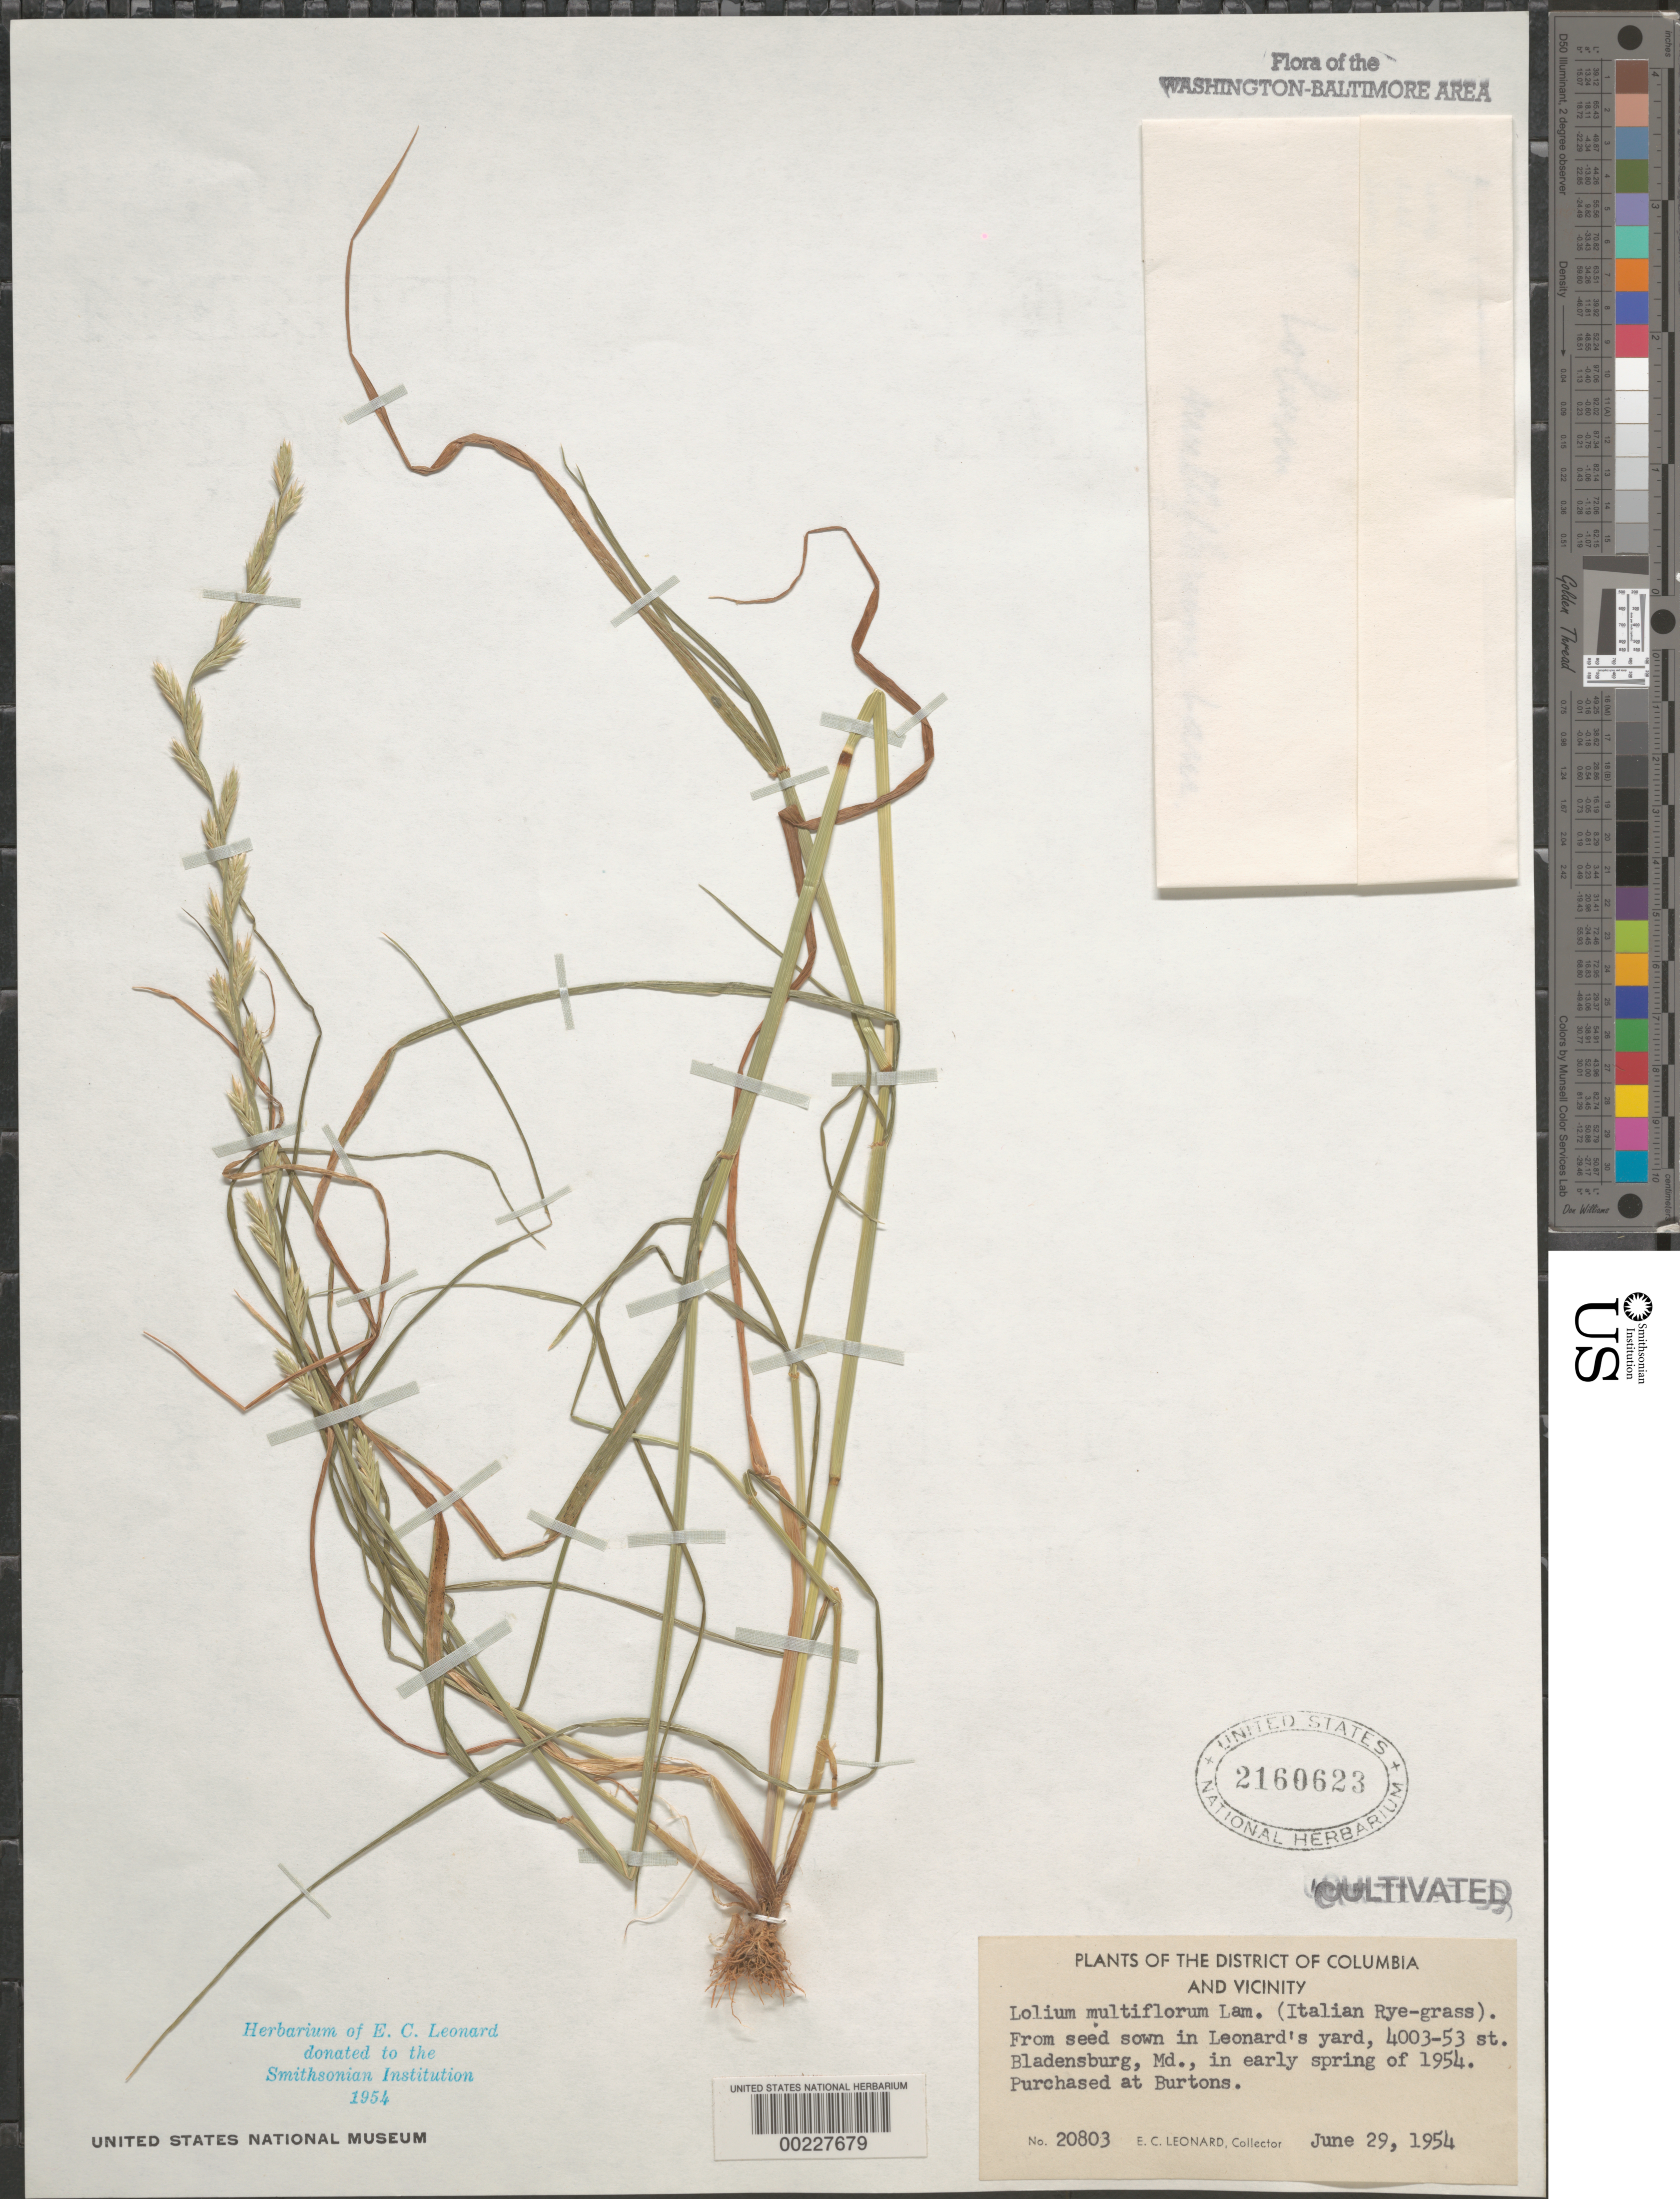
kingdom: Plantae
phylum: Tracheophyta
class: Liliopsida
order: Poales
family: Poaceae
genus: Lolium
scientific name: Lolium perenne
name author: L.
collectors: E. C. Leonard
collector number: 20803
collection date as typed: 29 Jun 1954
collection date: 1954-06-29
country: United States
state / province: Maryland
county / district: Prince George's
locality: Bladensburg, 4003 53rd St, Leonard's Yard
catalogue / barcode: US 2160623